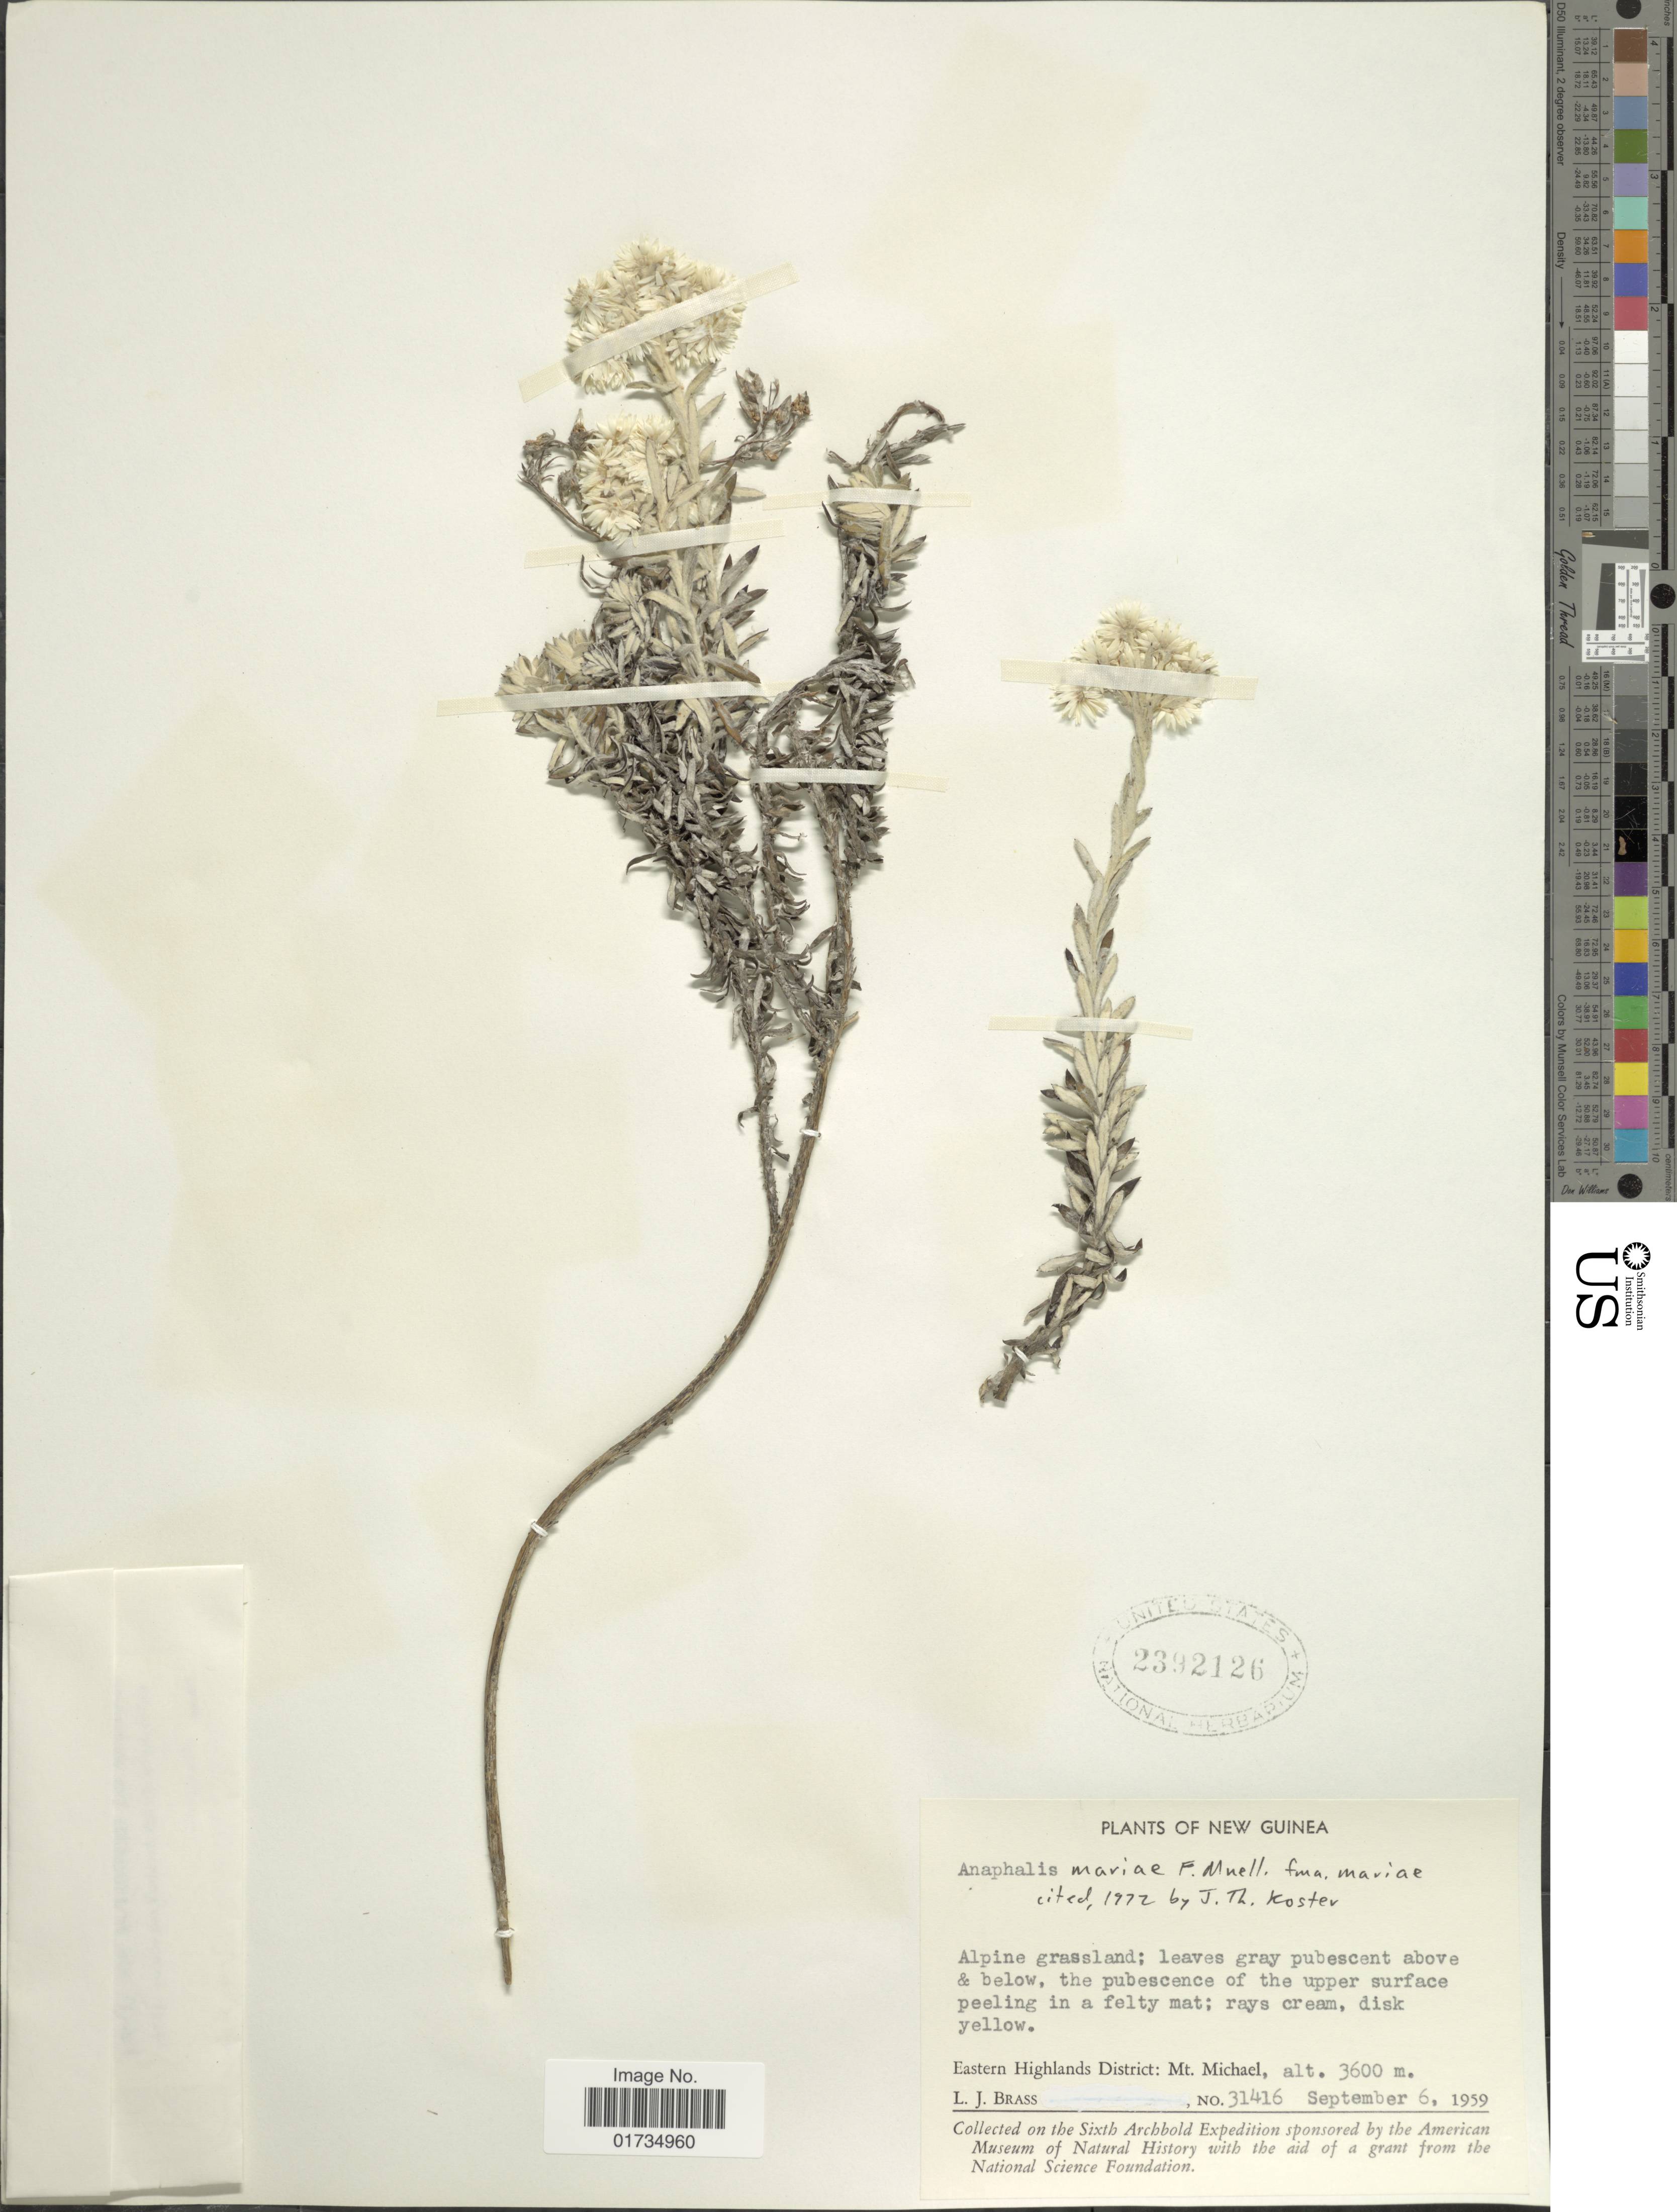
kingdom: Plantae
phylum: Tracheophyta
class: Magnoliopsida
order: Asterales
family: Asteraceae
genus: Anaphalis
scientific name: Anaphalis mariae f. mariae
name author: F. Muell.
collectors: L. J. Brass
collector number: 31416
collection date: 1959-09-06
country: Papua New Guinea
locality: New Guinea. Eastern Highlands District: Mt. Michael.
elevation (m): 3600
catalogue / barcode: US 2392126